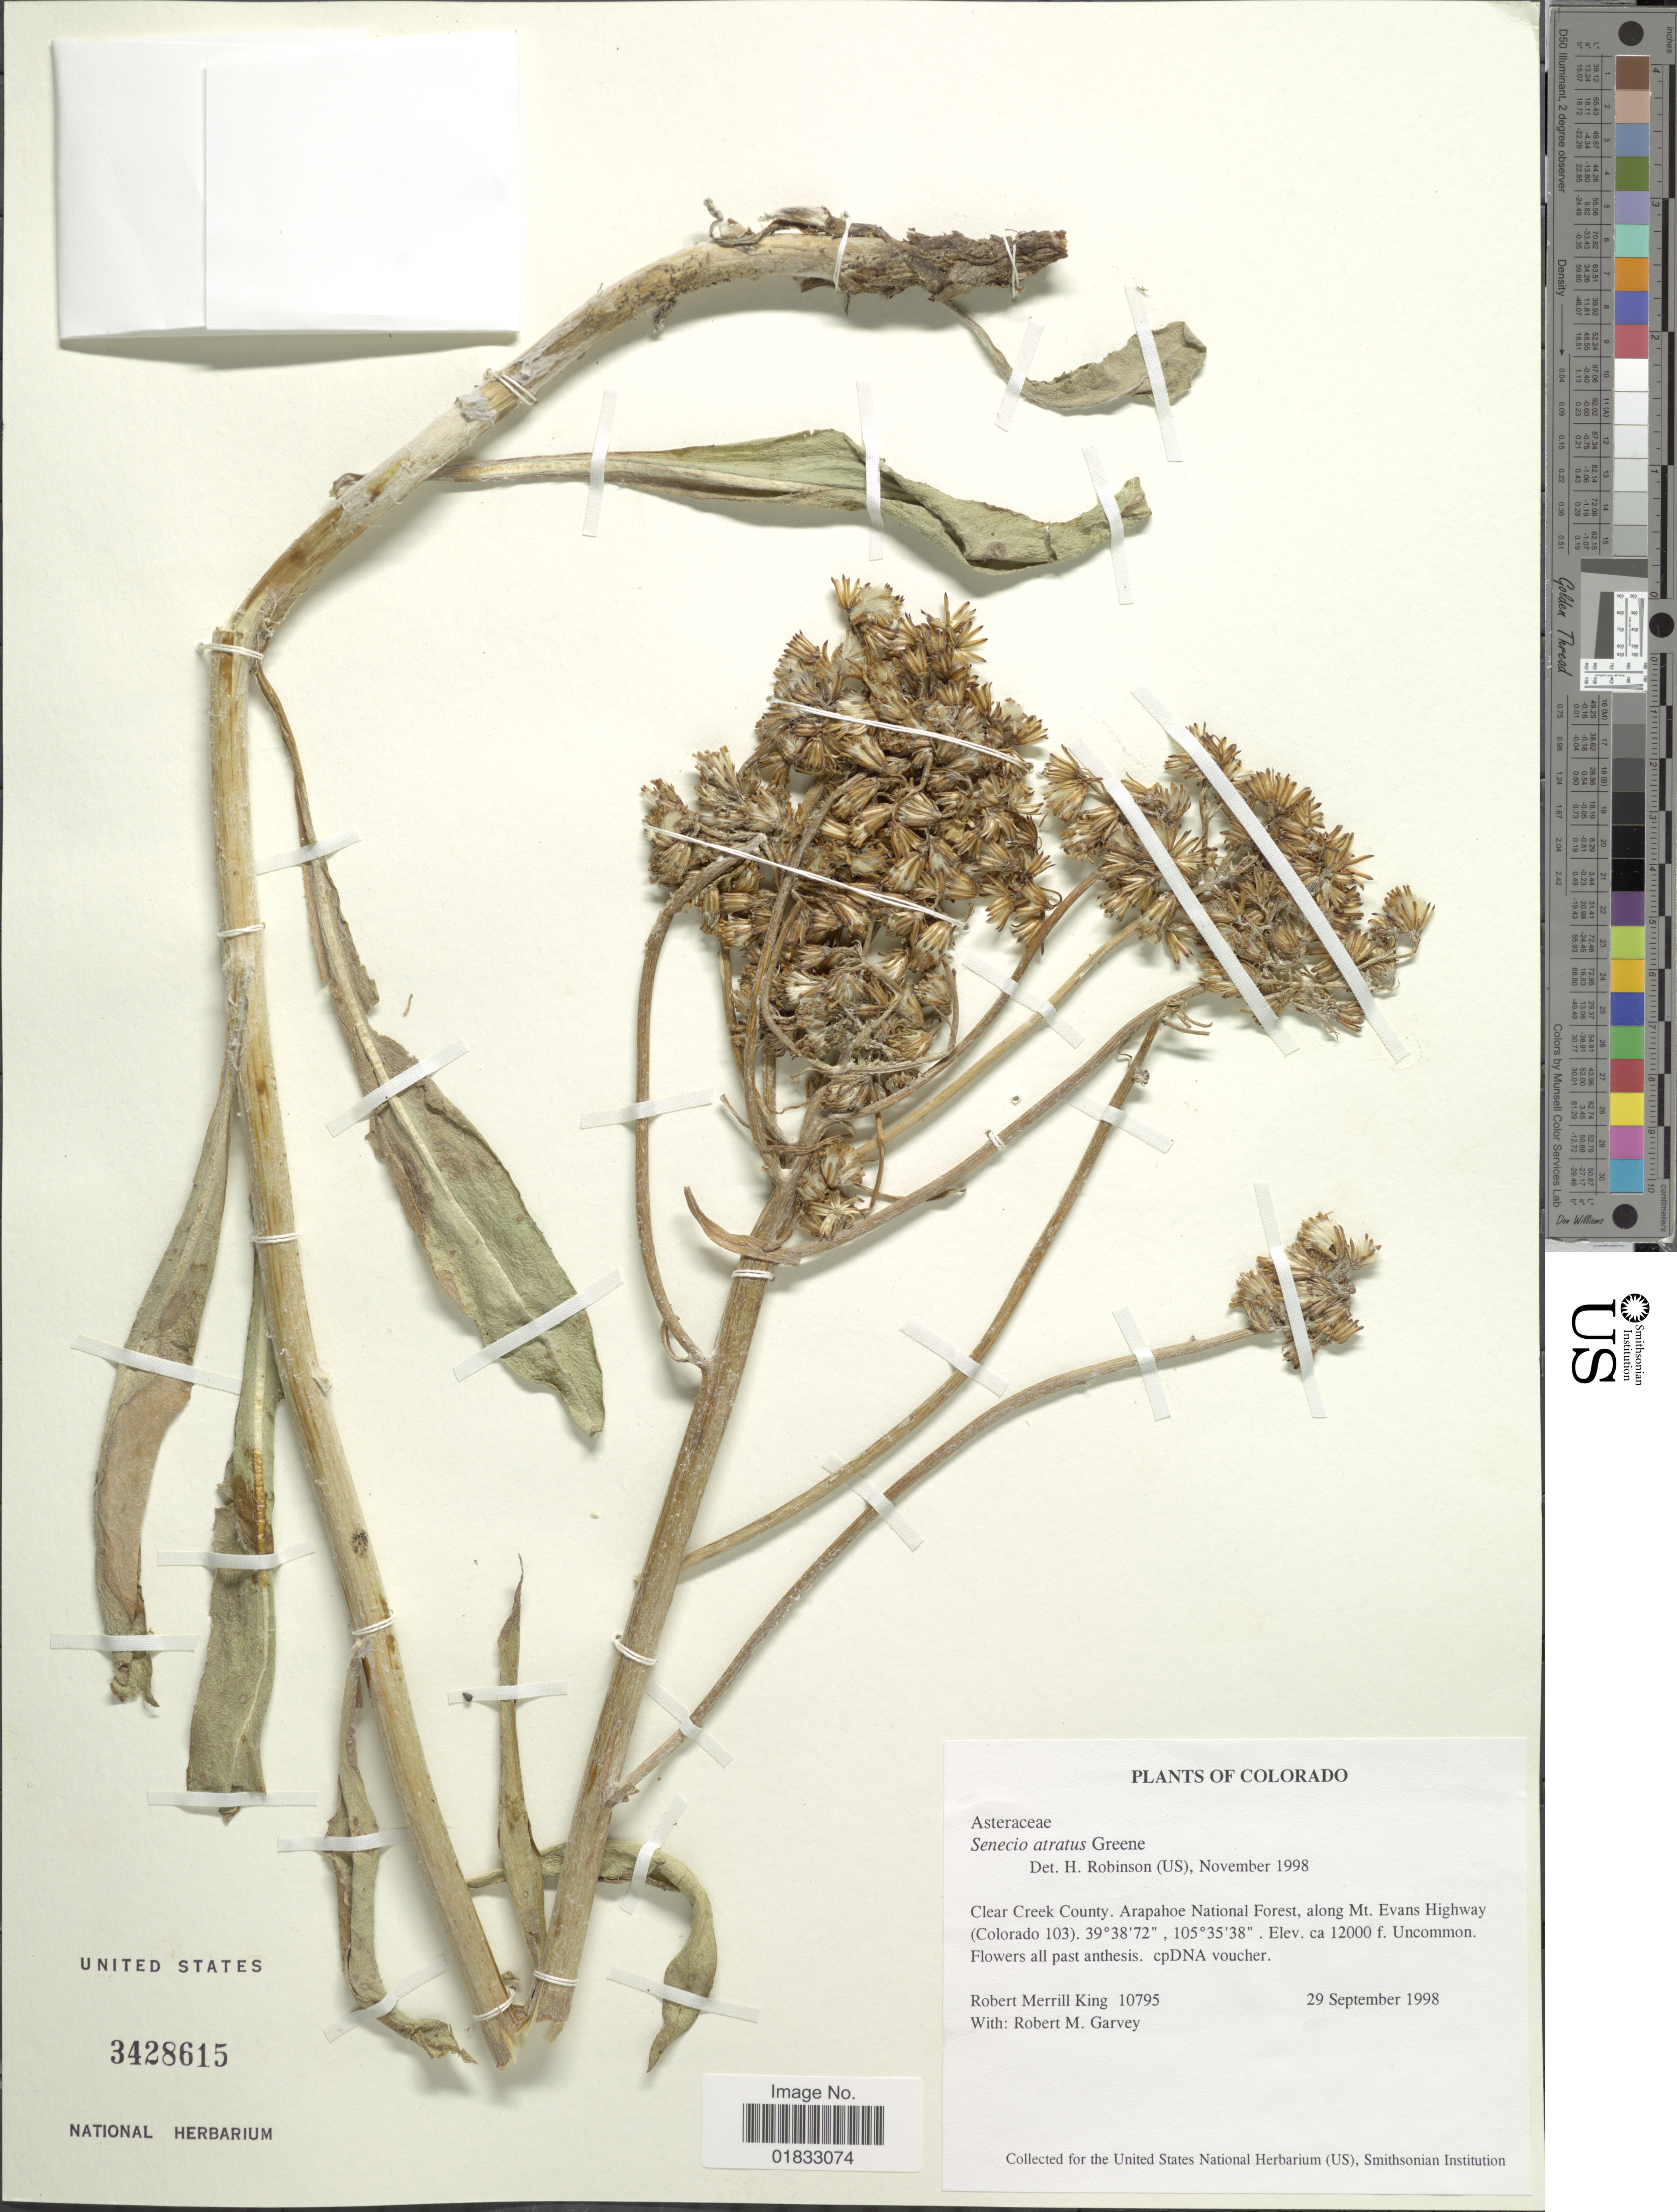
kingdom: Plantae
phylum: Tracheophyta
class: Magnoliopsida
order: Asterales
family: Asteraceae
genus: Senecio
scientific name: Senecio atratus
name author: Greene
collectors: R. M. King & R. Garvey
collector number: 10795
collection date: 1998-09-29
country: United States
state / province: Colorado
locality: Clear Creek County, Arapahoe National Forest, along Mt. Evans Highway (Colorado 103)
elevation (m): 3658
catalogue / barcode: US 3428615